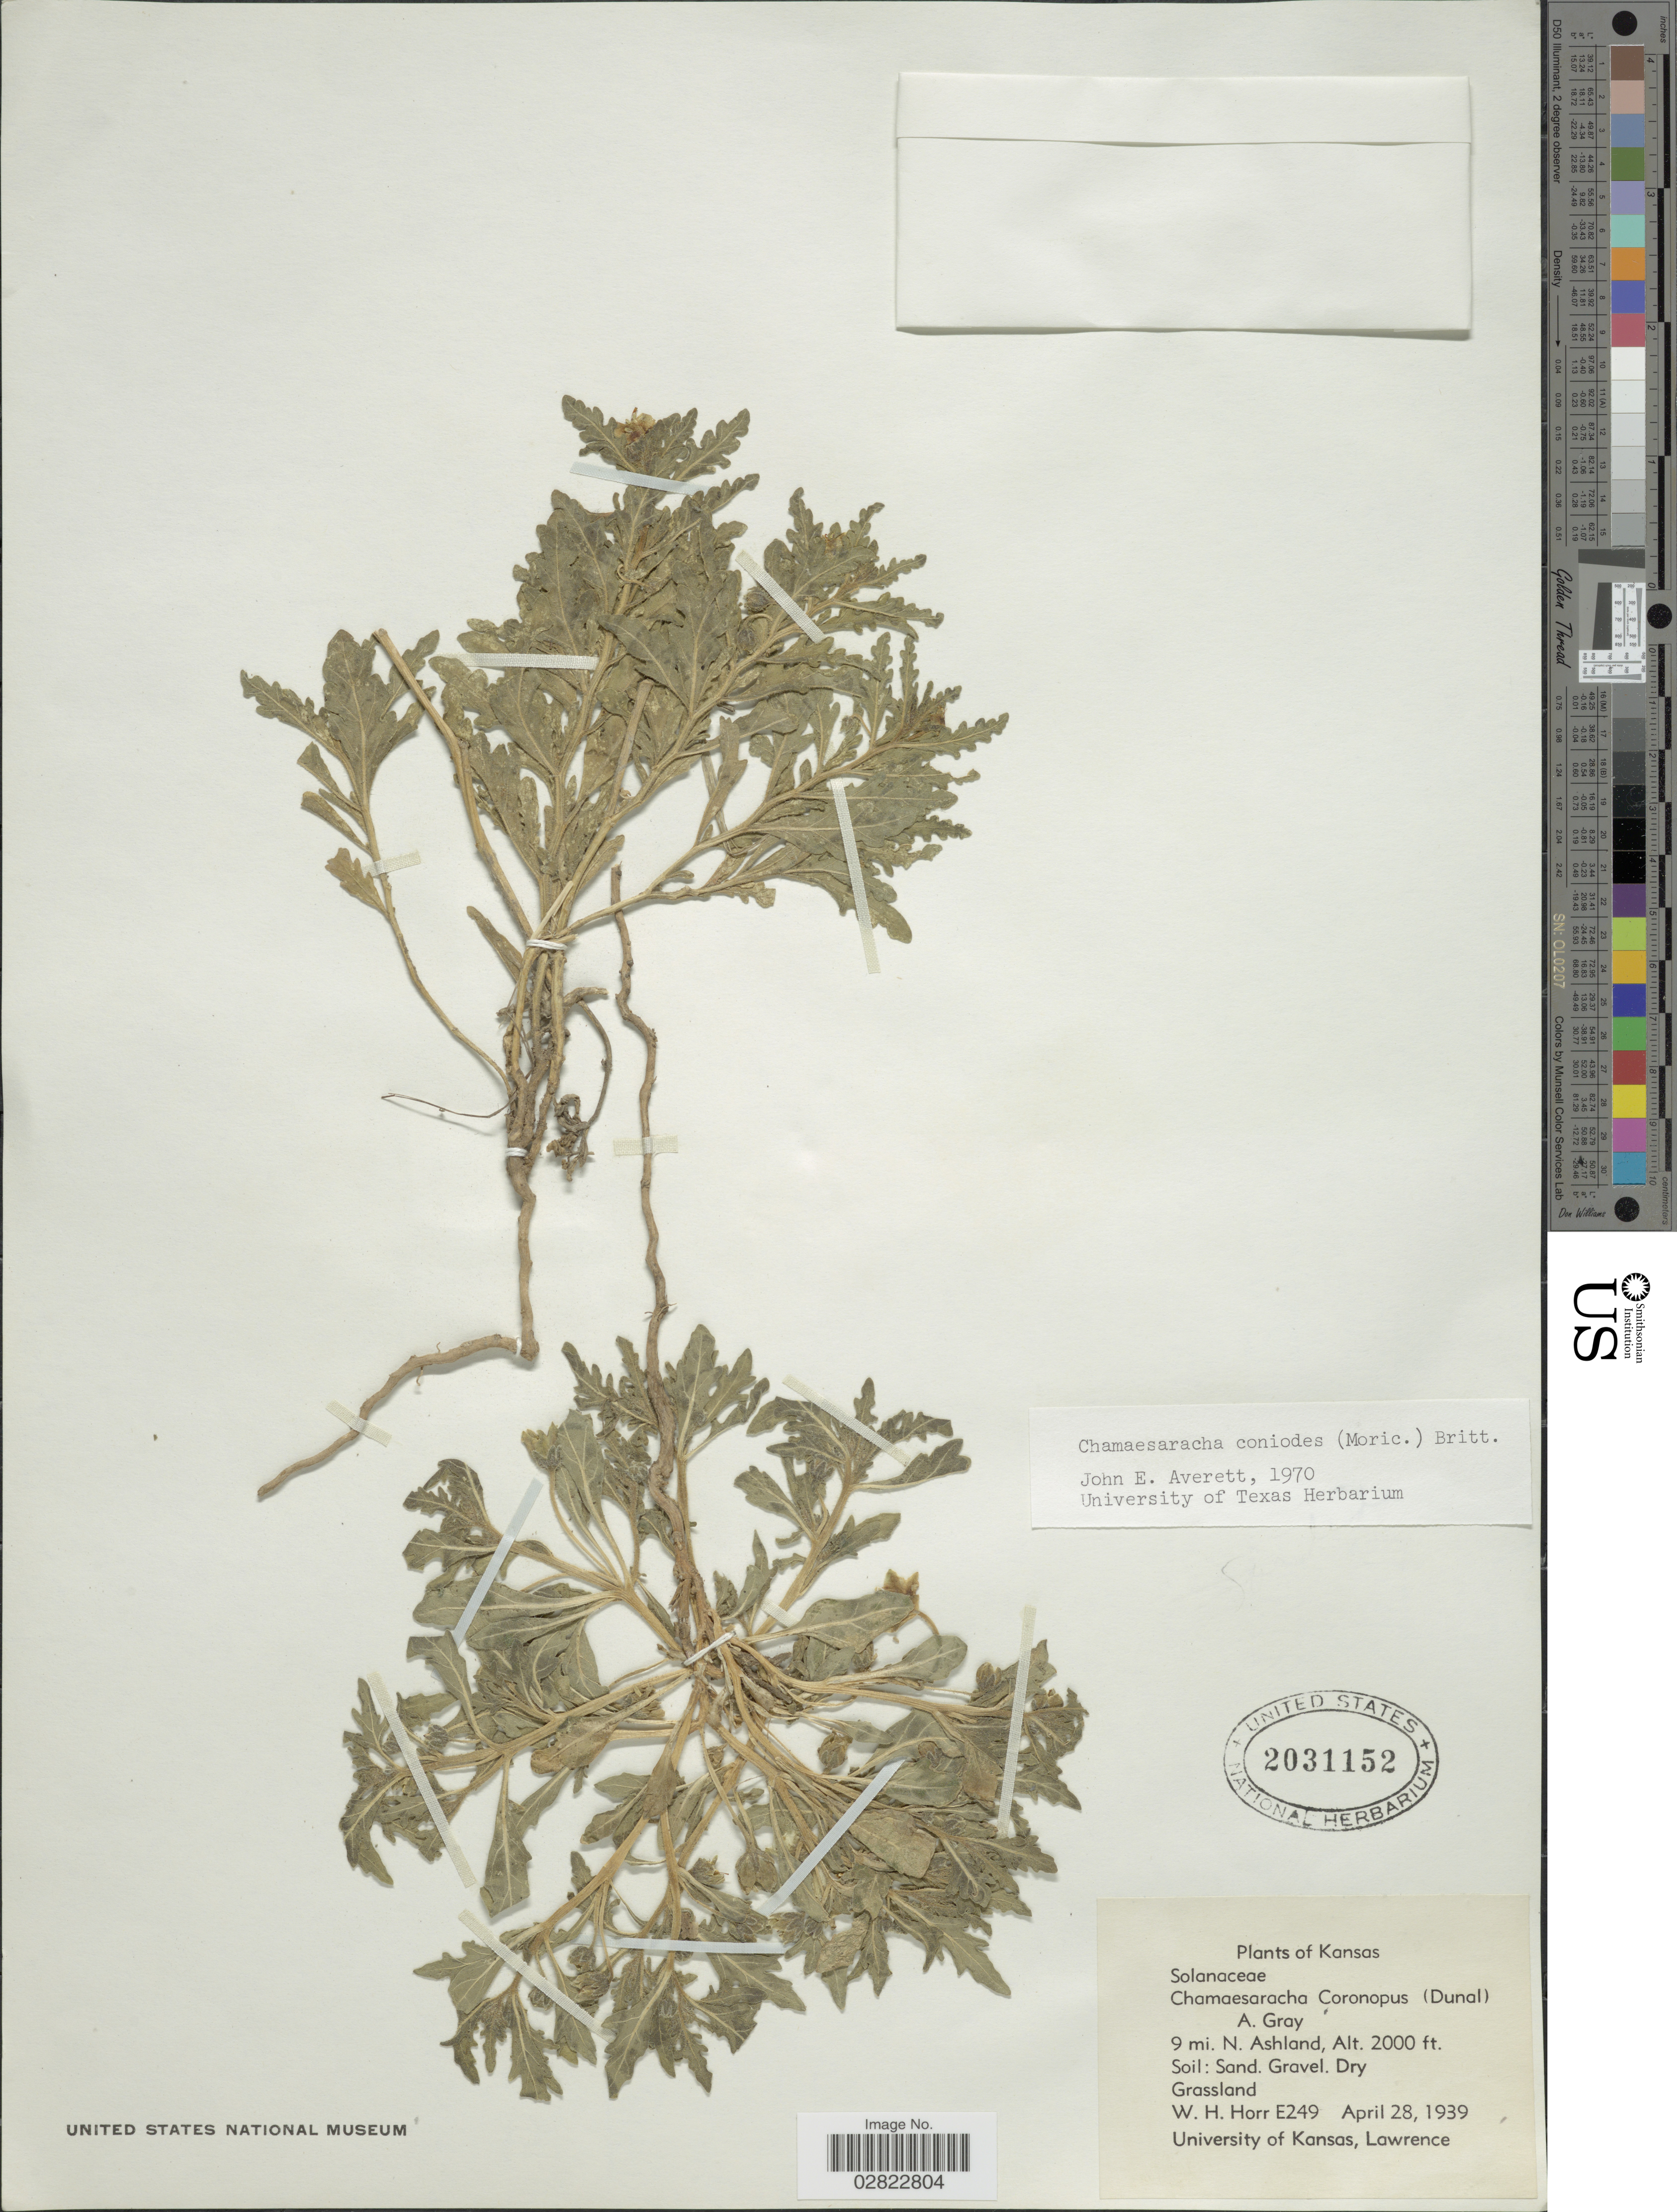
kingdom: Plantae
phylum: Tracheophyta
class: Magnoliopsida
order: Solanales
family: Solanaceae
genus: Chamaesaracha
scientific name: Chamaesaracha coniodes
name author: (Moric. ex Dunal) Britton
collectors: W. H. Horr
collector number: E249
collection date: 1939-04-28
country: United States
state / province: Kansas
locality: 9 mi. N. Ashland.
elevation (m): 610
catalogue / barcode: US 2031152